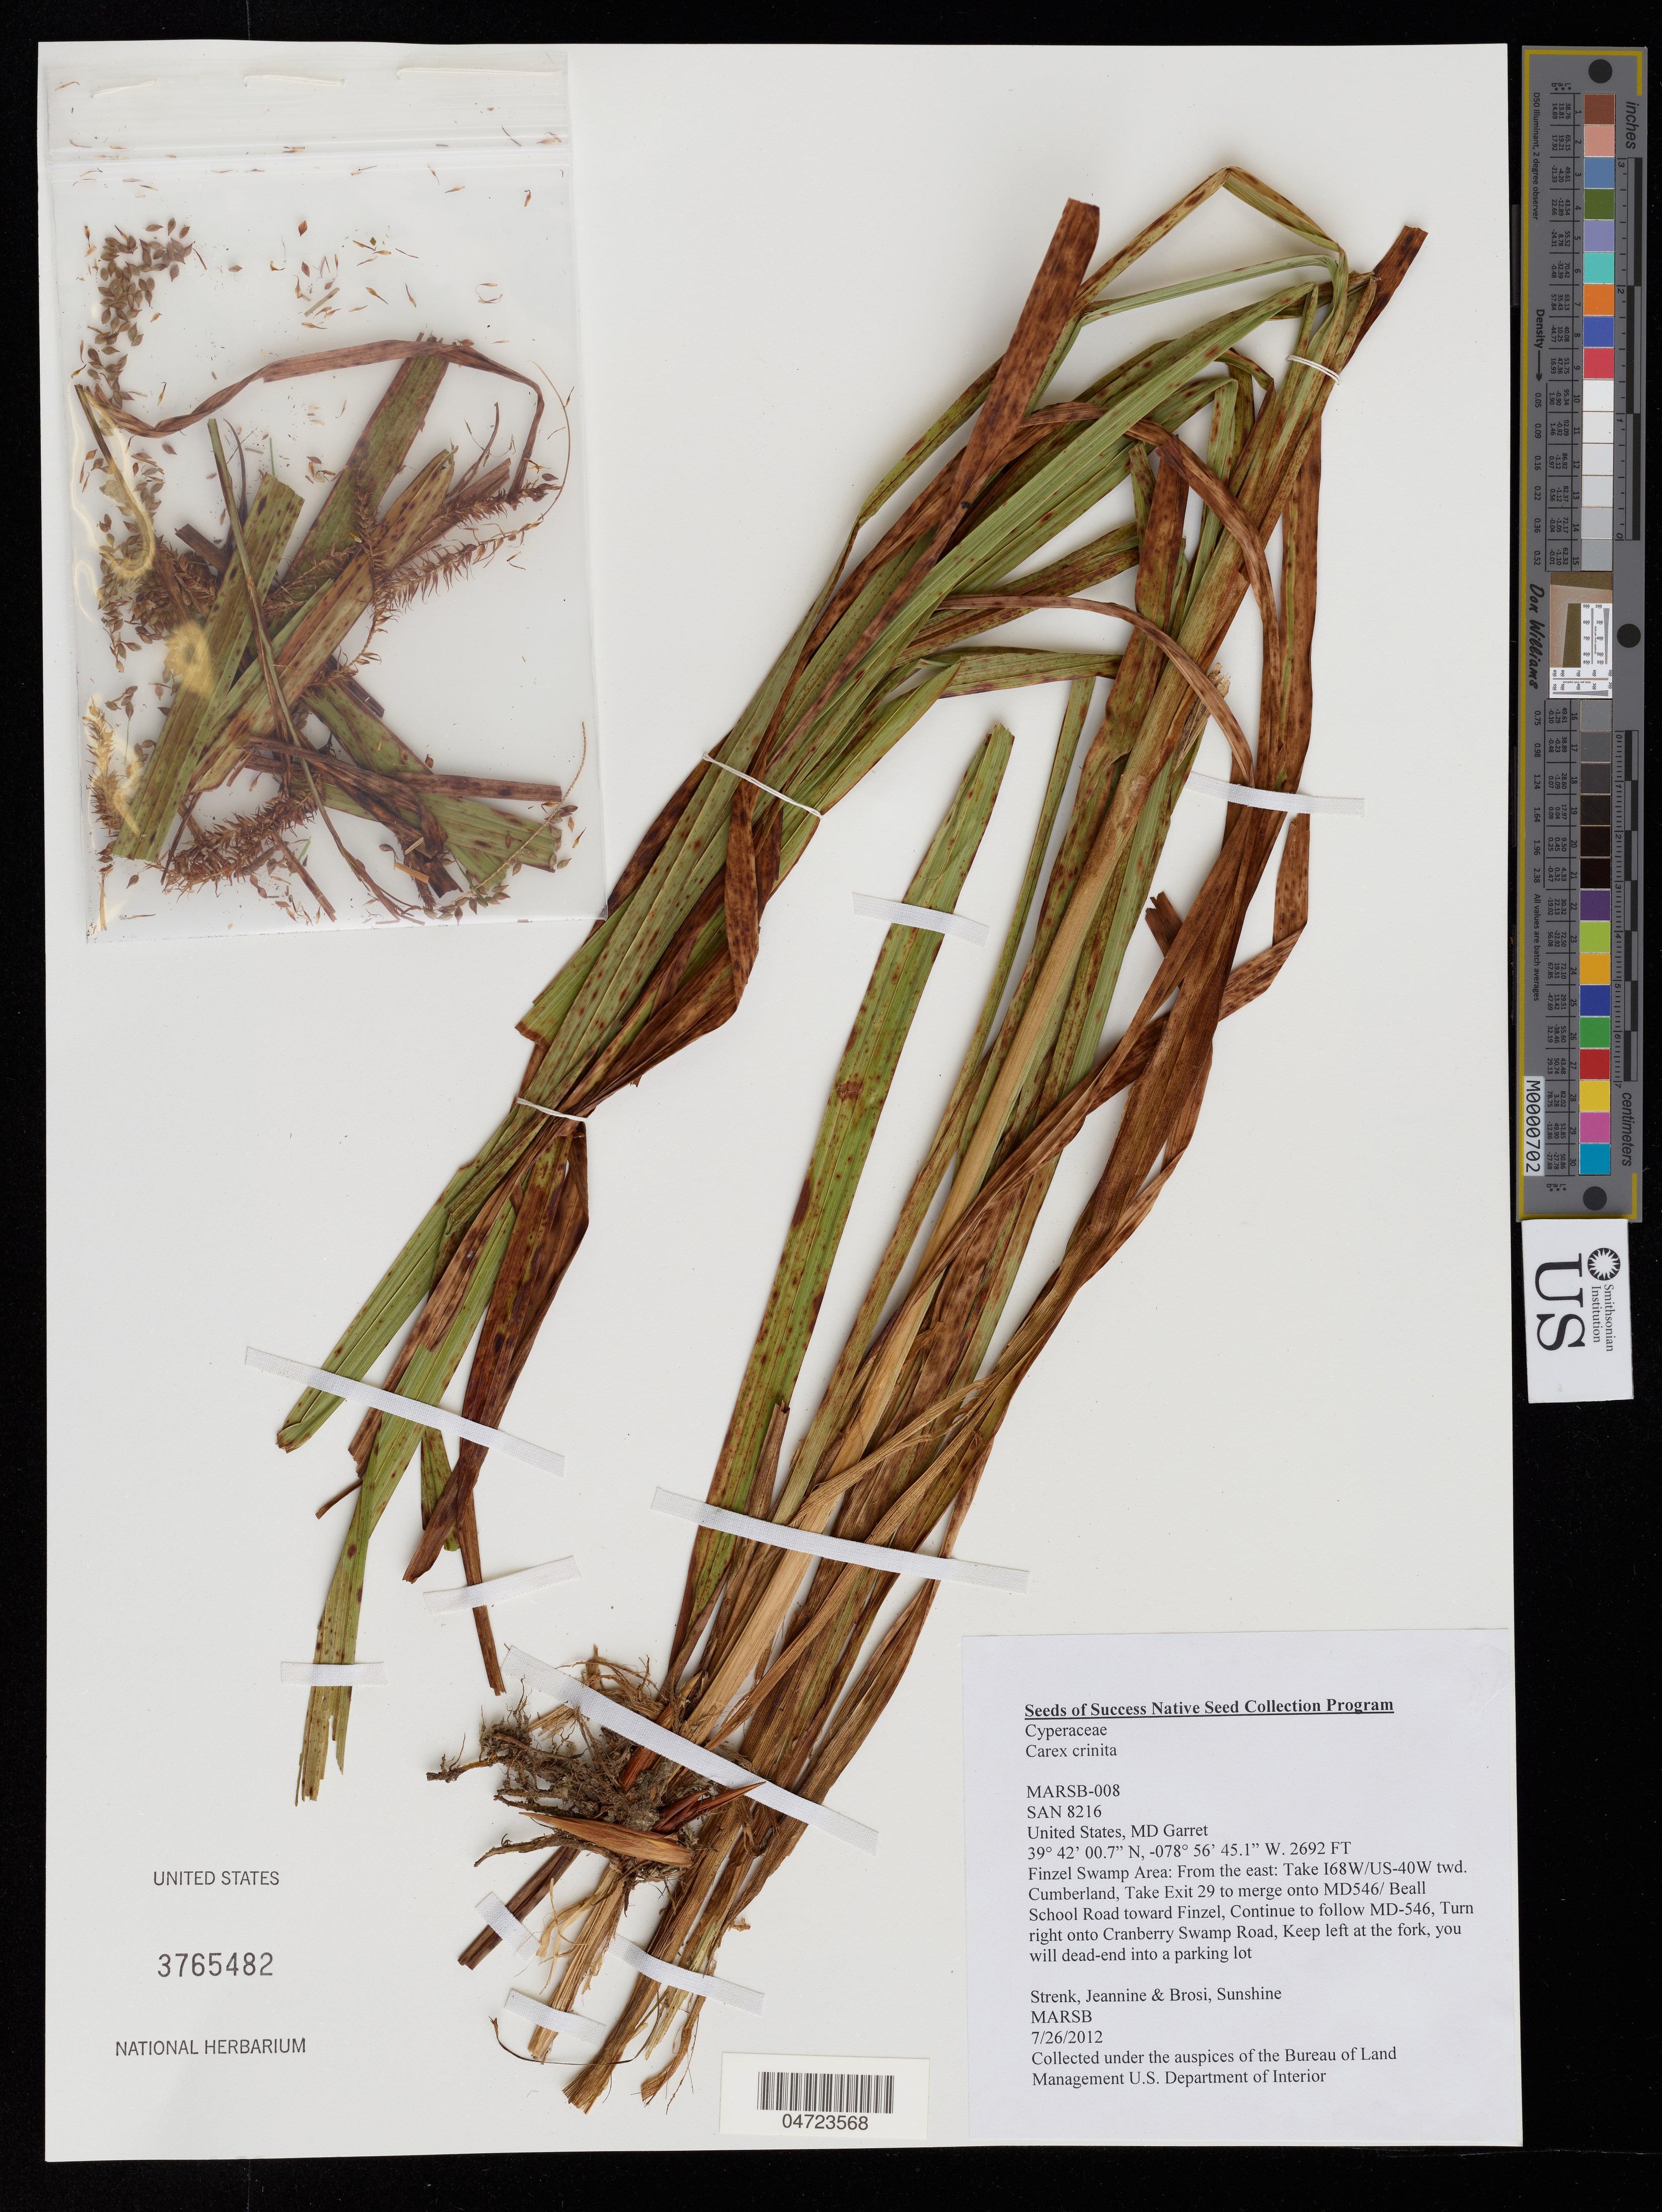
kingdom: Plantae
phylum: Tracheophyta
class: Liliopsida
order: Poales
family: Cyperaceae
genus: Carex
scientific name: Carex crinita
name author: Lam.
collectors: J. Strenk & Brosi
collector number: MARSB-008/SAN8216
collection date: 2012-07-26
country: United States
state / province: Maryland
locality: Garret. Finzel Swamp Area: From the east: Take I68W/US-40W twd. Cumberland, Take Exit 29 to merge onto MD546/ Beall School Road toward Finzel, Continue to follow MD-546, Turn right onto Cranberry Swamp Road, Keep left at the fork, you will dead-end into a parking lot.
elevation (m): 821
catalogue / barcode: US 3765482